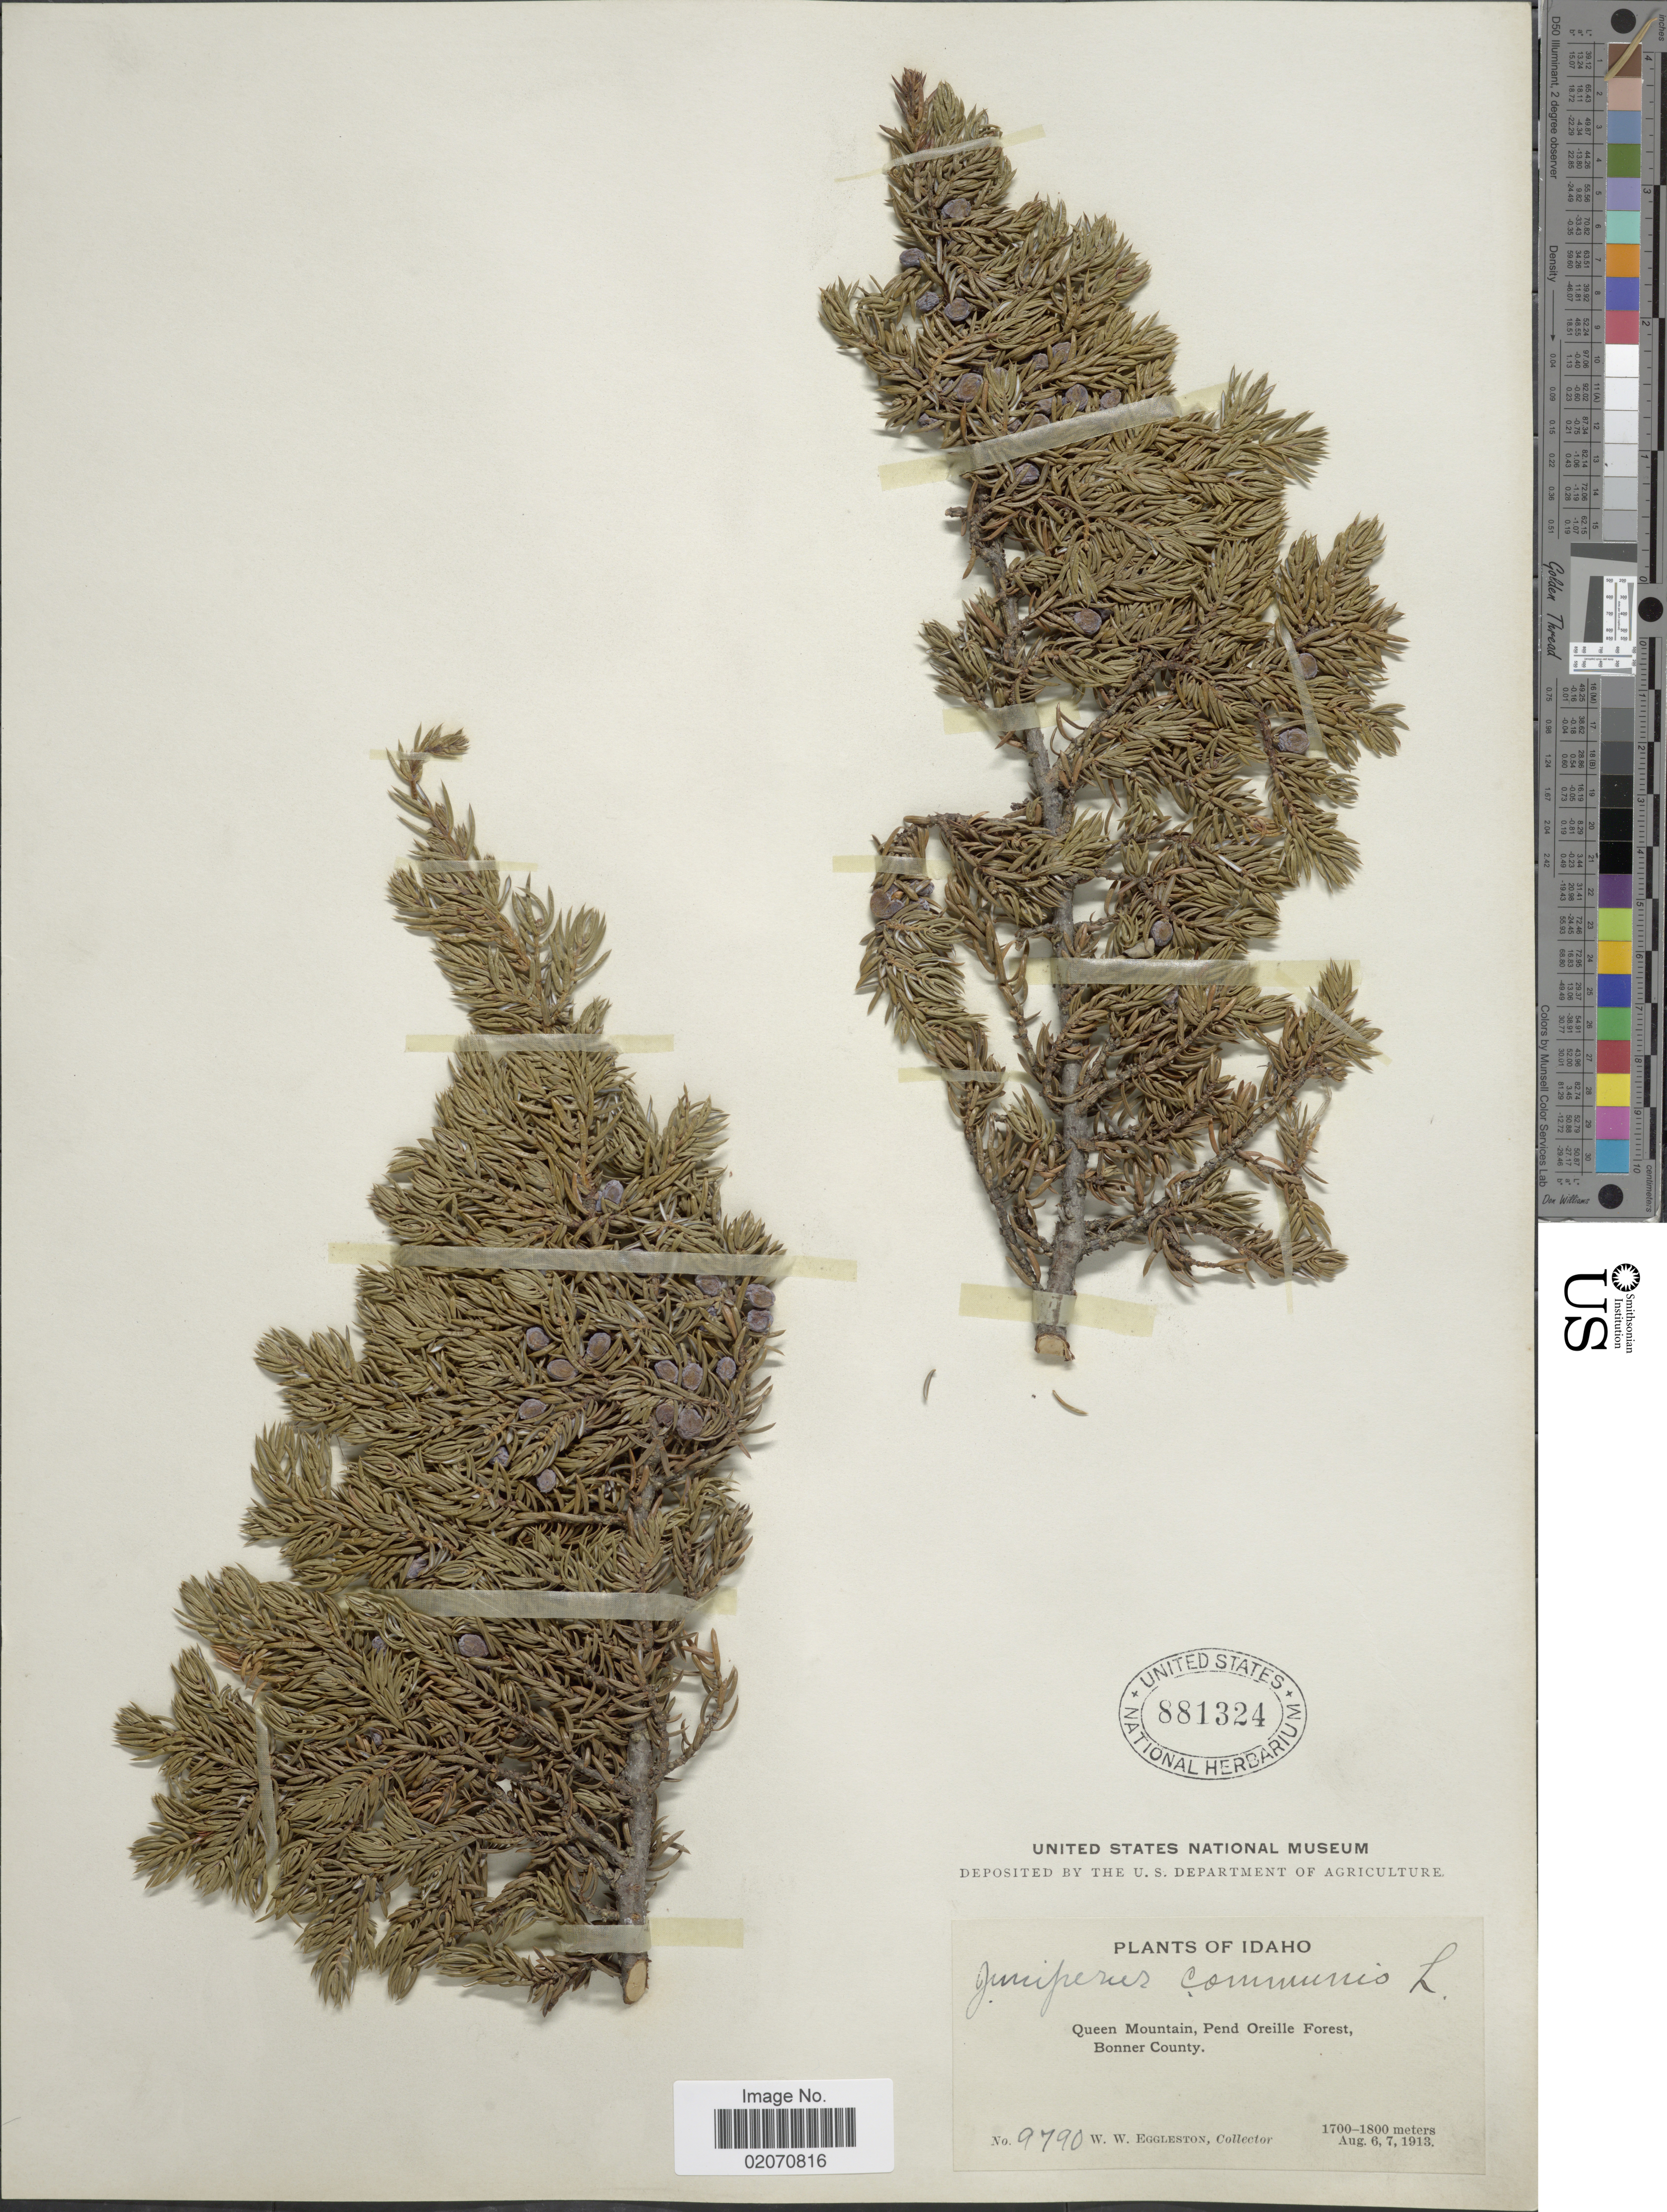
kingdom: Plantae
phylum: Tracheophyta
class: Pinopsida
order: Pinales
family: Cupressaceae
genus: Juniperus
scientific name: Juniperus communis subsp. nana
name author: (Willd.) Syme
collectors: W. W. Eggleston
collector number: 8790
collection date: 1913-08-06/1913-08-07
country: United States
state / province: Idaho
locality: Queen Mountain, Pend Oreille Forest, Bonner County,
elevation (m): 1700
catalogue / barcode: US 881324